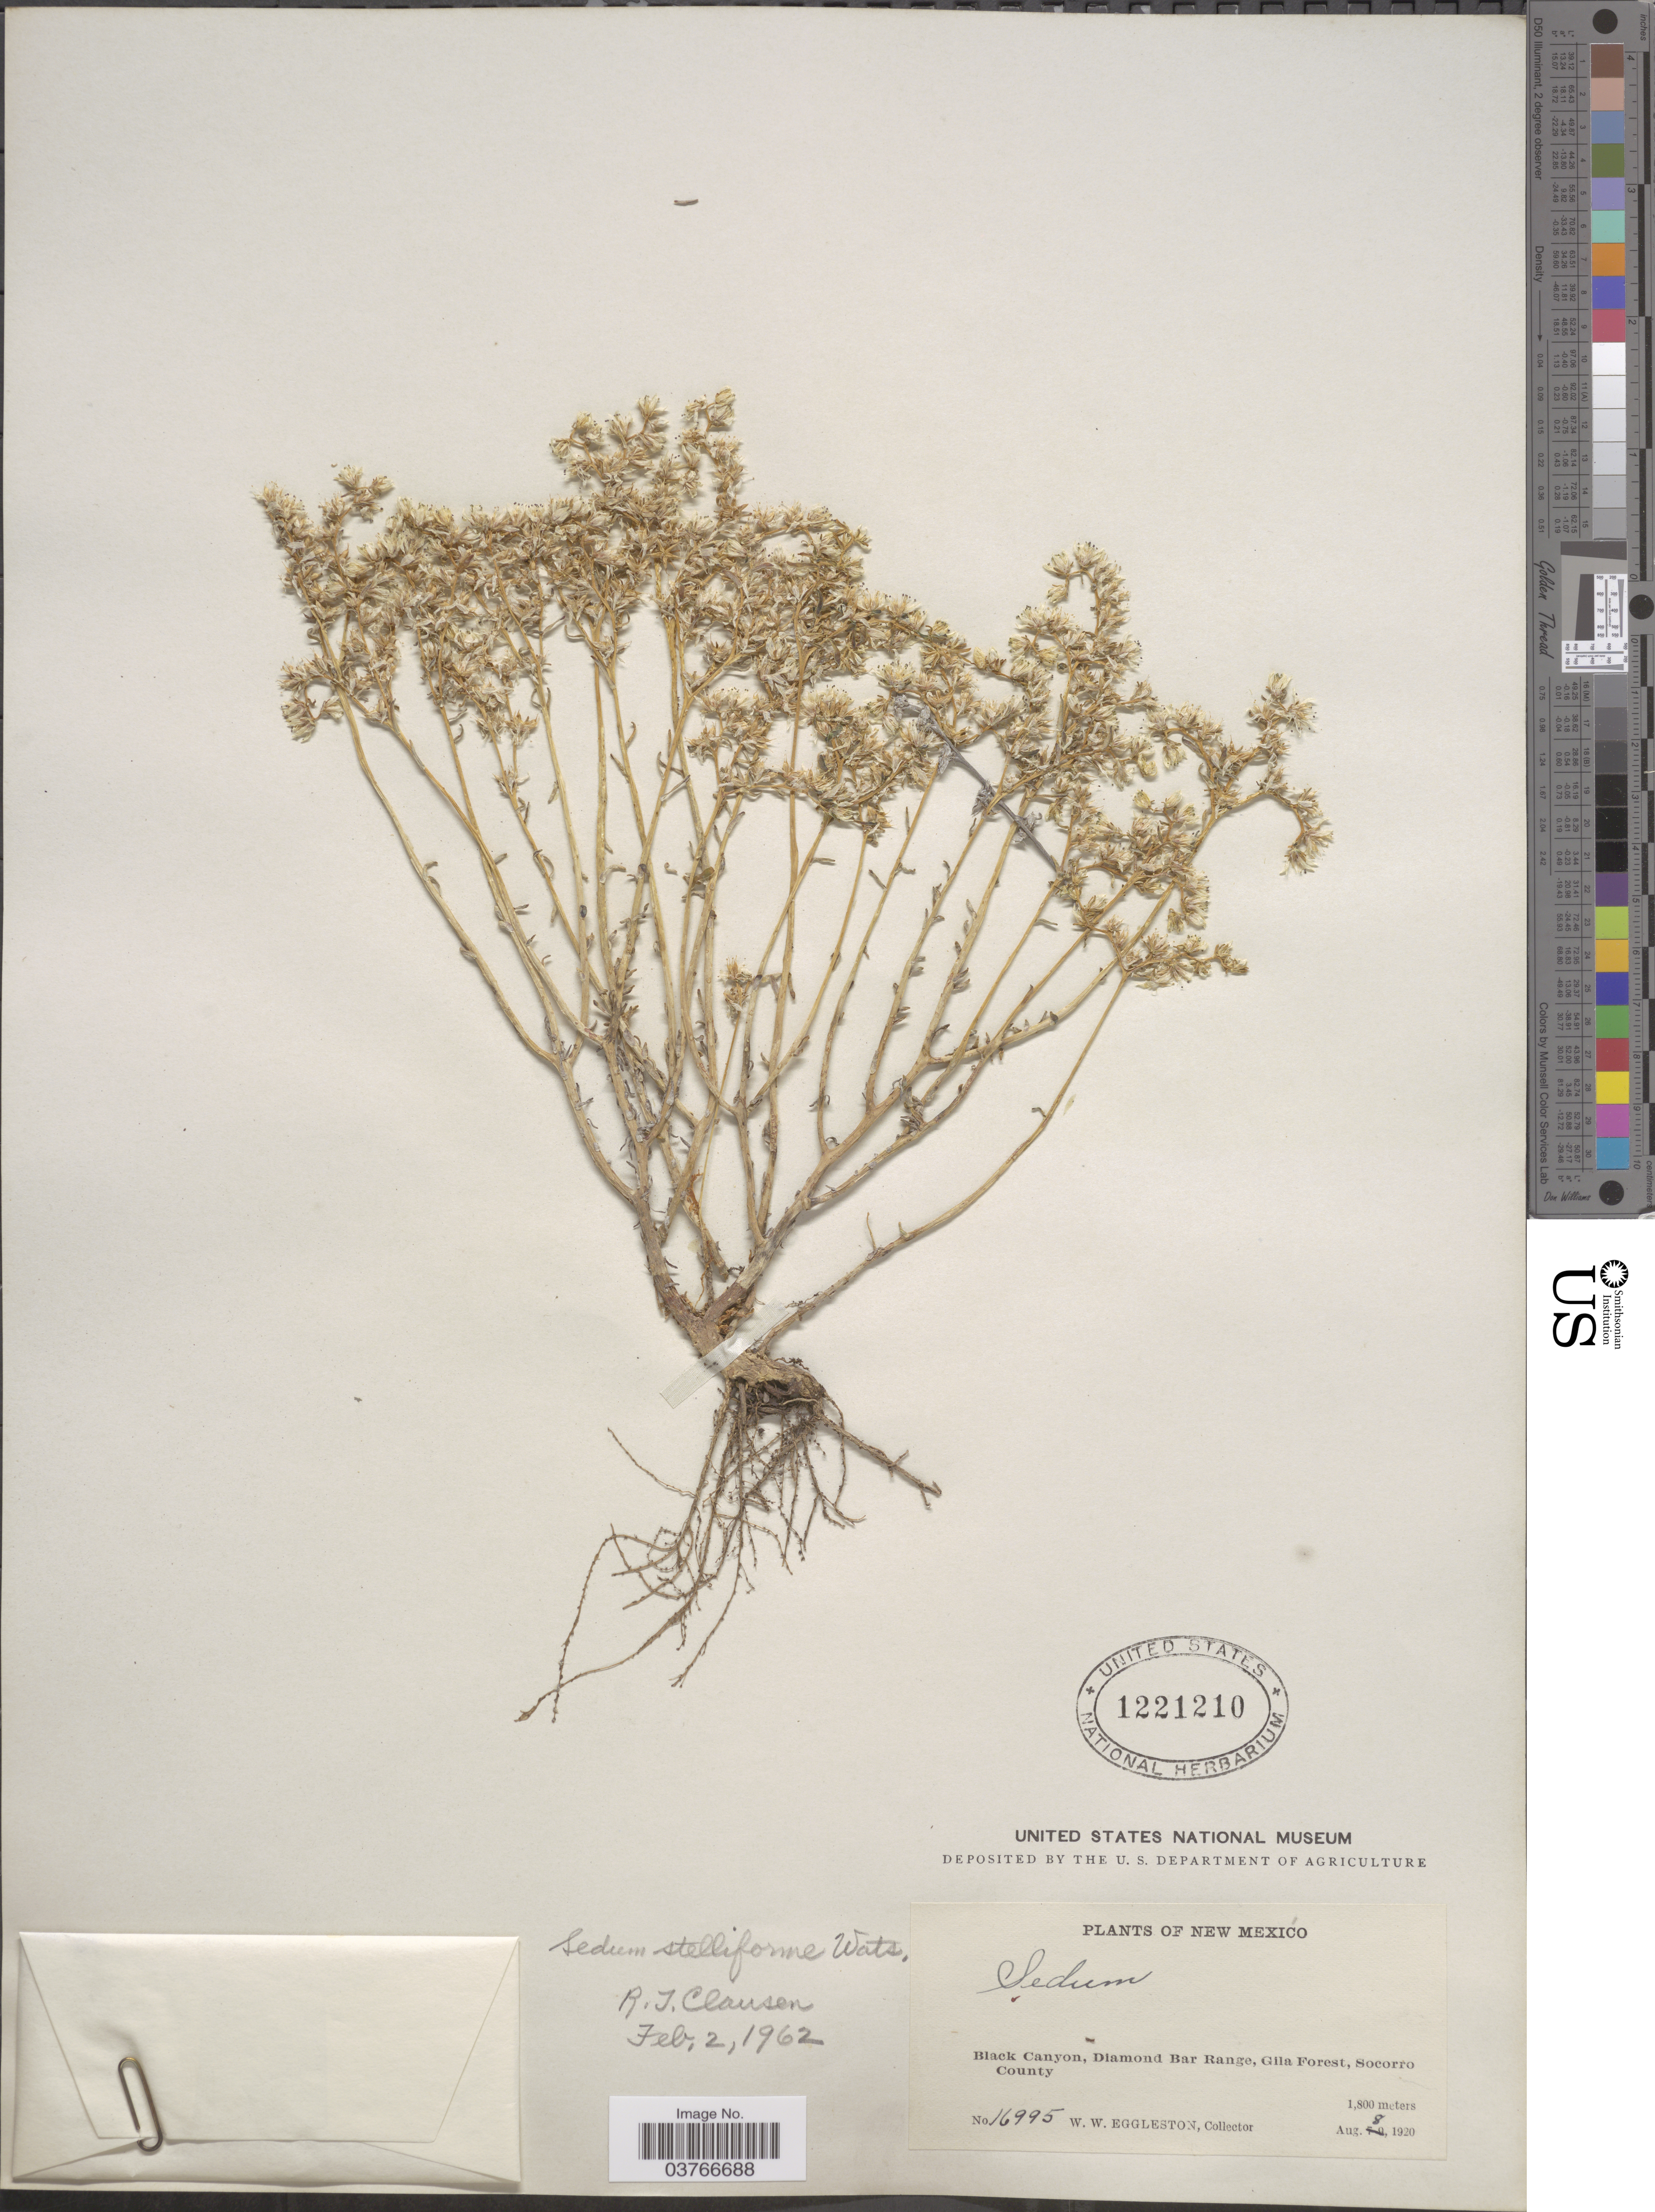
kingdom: Plantae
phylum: Tracheophyta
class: Magnoliopsida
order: Saxifragales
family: Crassulaceae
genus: Sedum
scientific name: Sedum stelliforme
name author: S. Watson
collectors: W. W. Eggleston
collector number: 16995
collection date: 1920-08-08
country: United States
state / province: New Mexico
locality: Black Canyon, Diamond Bar Range, Gila Forest, Socorro County.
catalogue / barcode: US 1221210